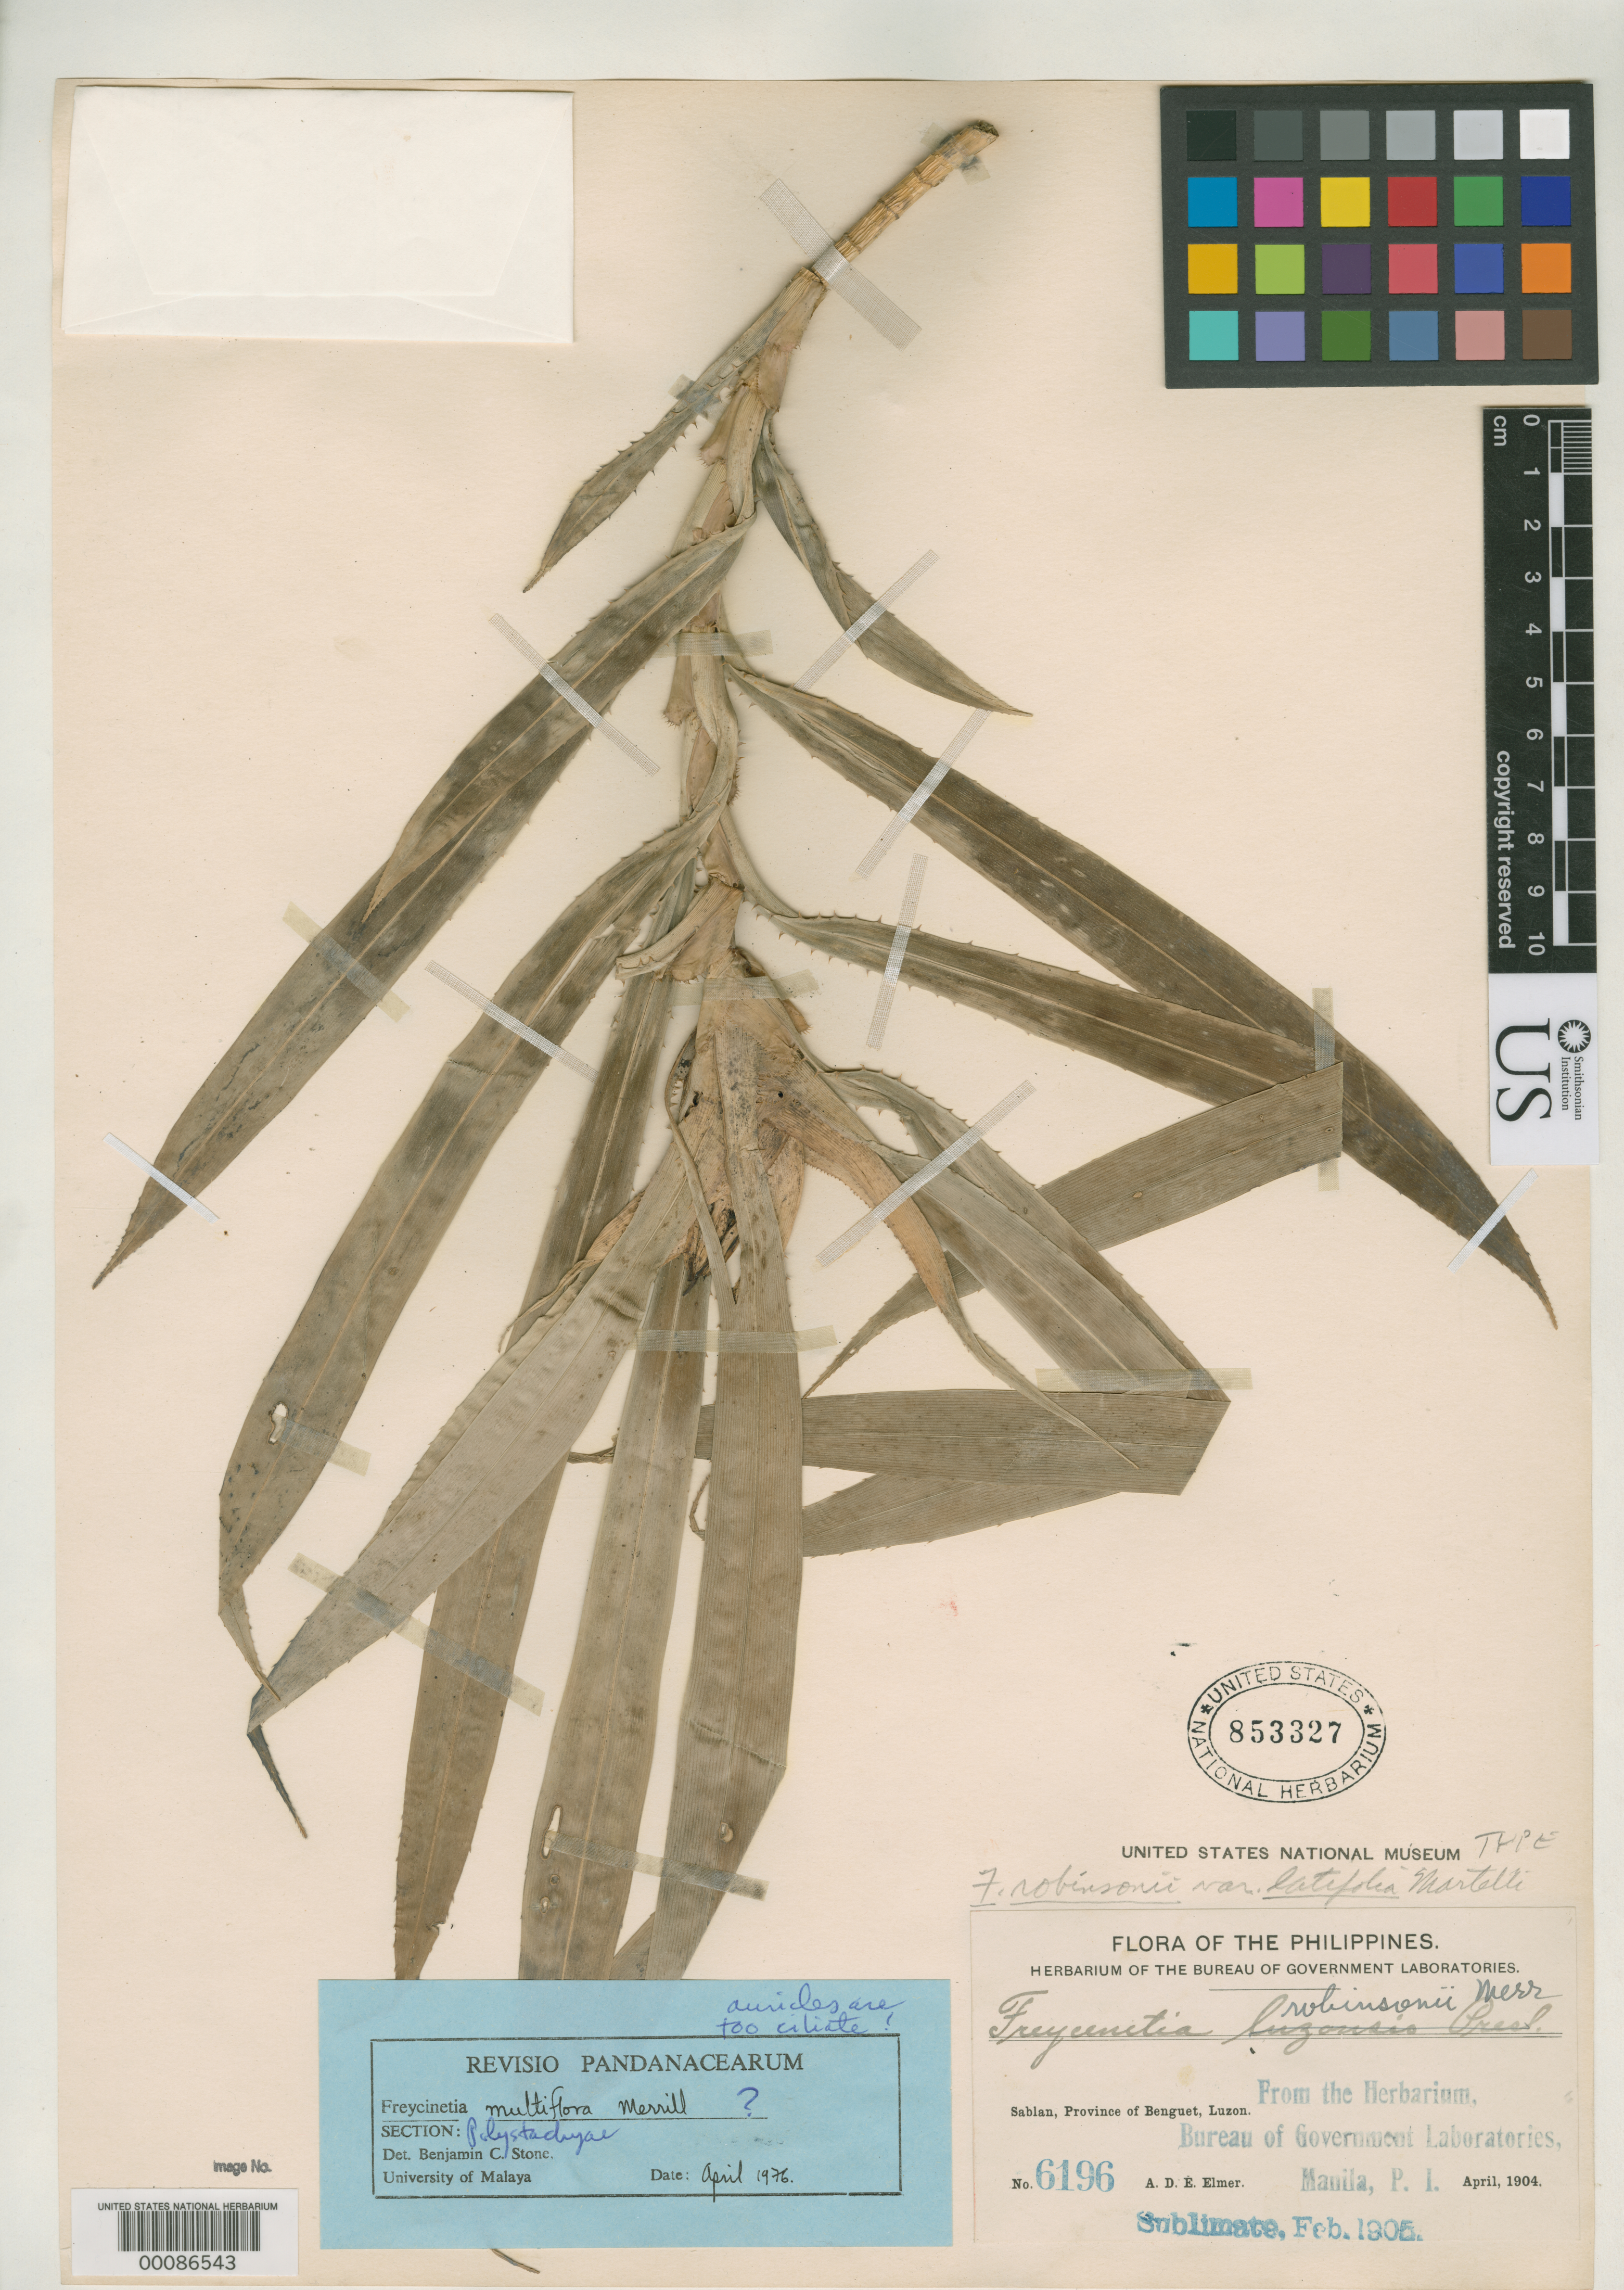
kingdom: Plantae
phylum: Tracheophyta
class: Liliopsida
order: Pandanales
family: Pandanaceae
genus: Freycinetia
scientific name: Freycinetia robinsonii var. latifolia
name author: Martelli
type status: Isotype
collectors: A. D. E. Elmer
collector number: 6196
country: Philippines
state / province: Cordillera (Administrative Region)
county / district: Benguet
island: Luzon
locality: Sablan.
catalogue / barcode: US 853327